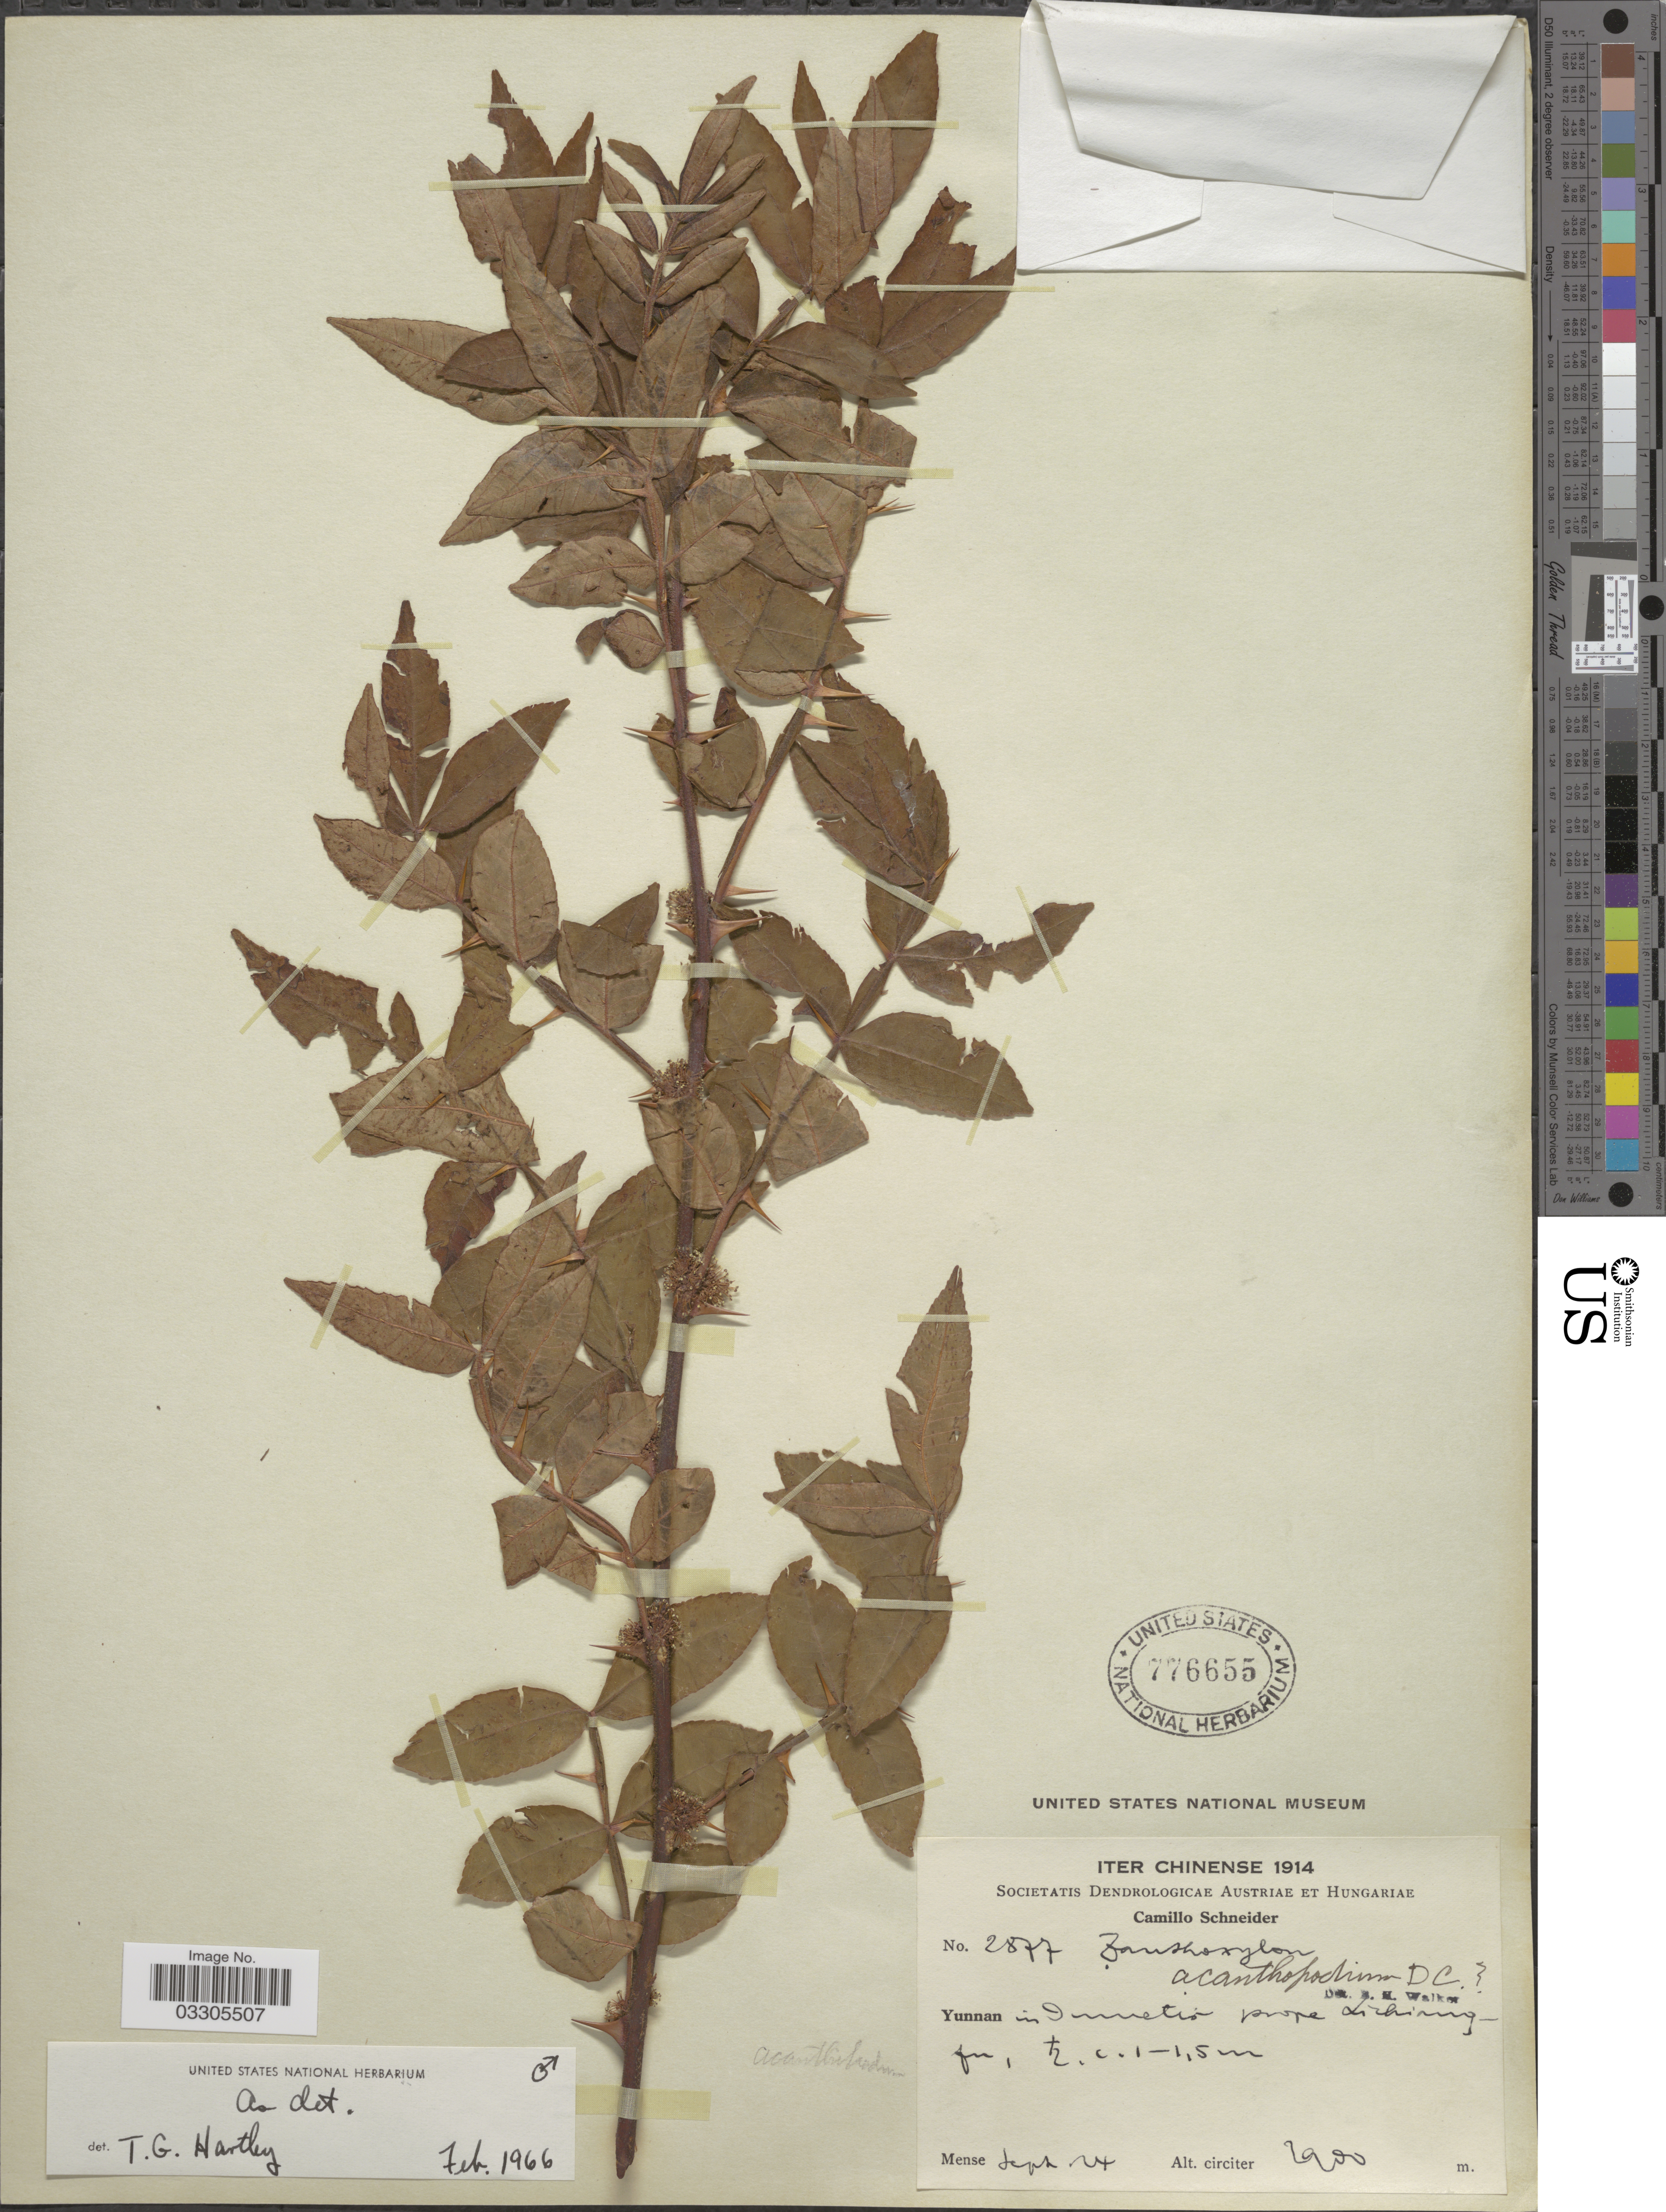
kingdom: Plantae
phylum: Tracheophyta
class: Magnoliopsida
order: Sapindales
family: Rutaceae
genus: Zanthoxylum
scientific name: Zanthoxylum acanthopodium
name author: DC.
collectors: C. K. Schneider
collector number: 2877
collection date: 1914-09-24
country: China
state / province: Yunnan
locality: Yunnan in dumetis prope Lichiang.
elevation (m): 2900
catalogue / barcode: US 776655